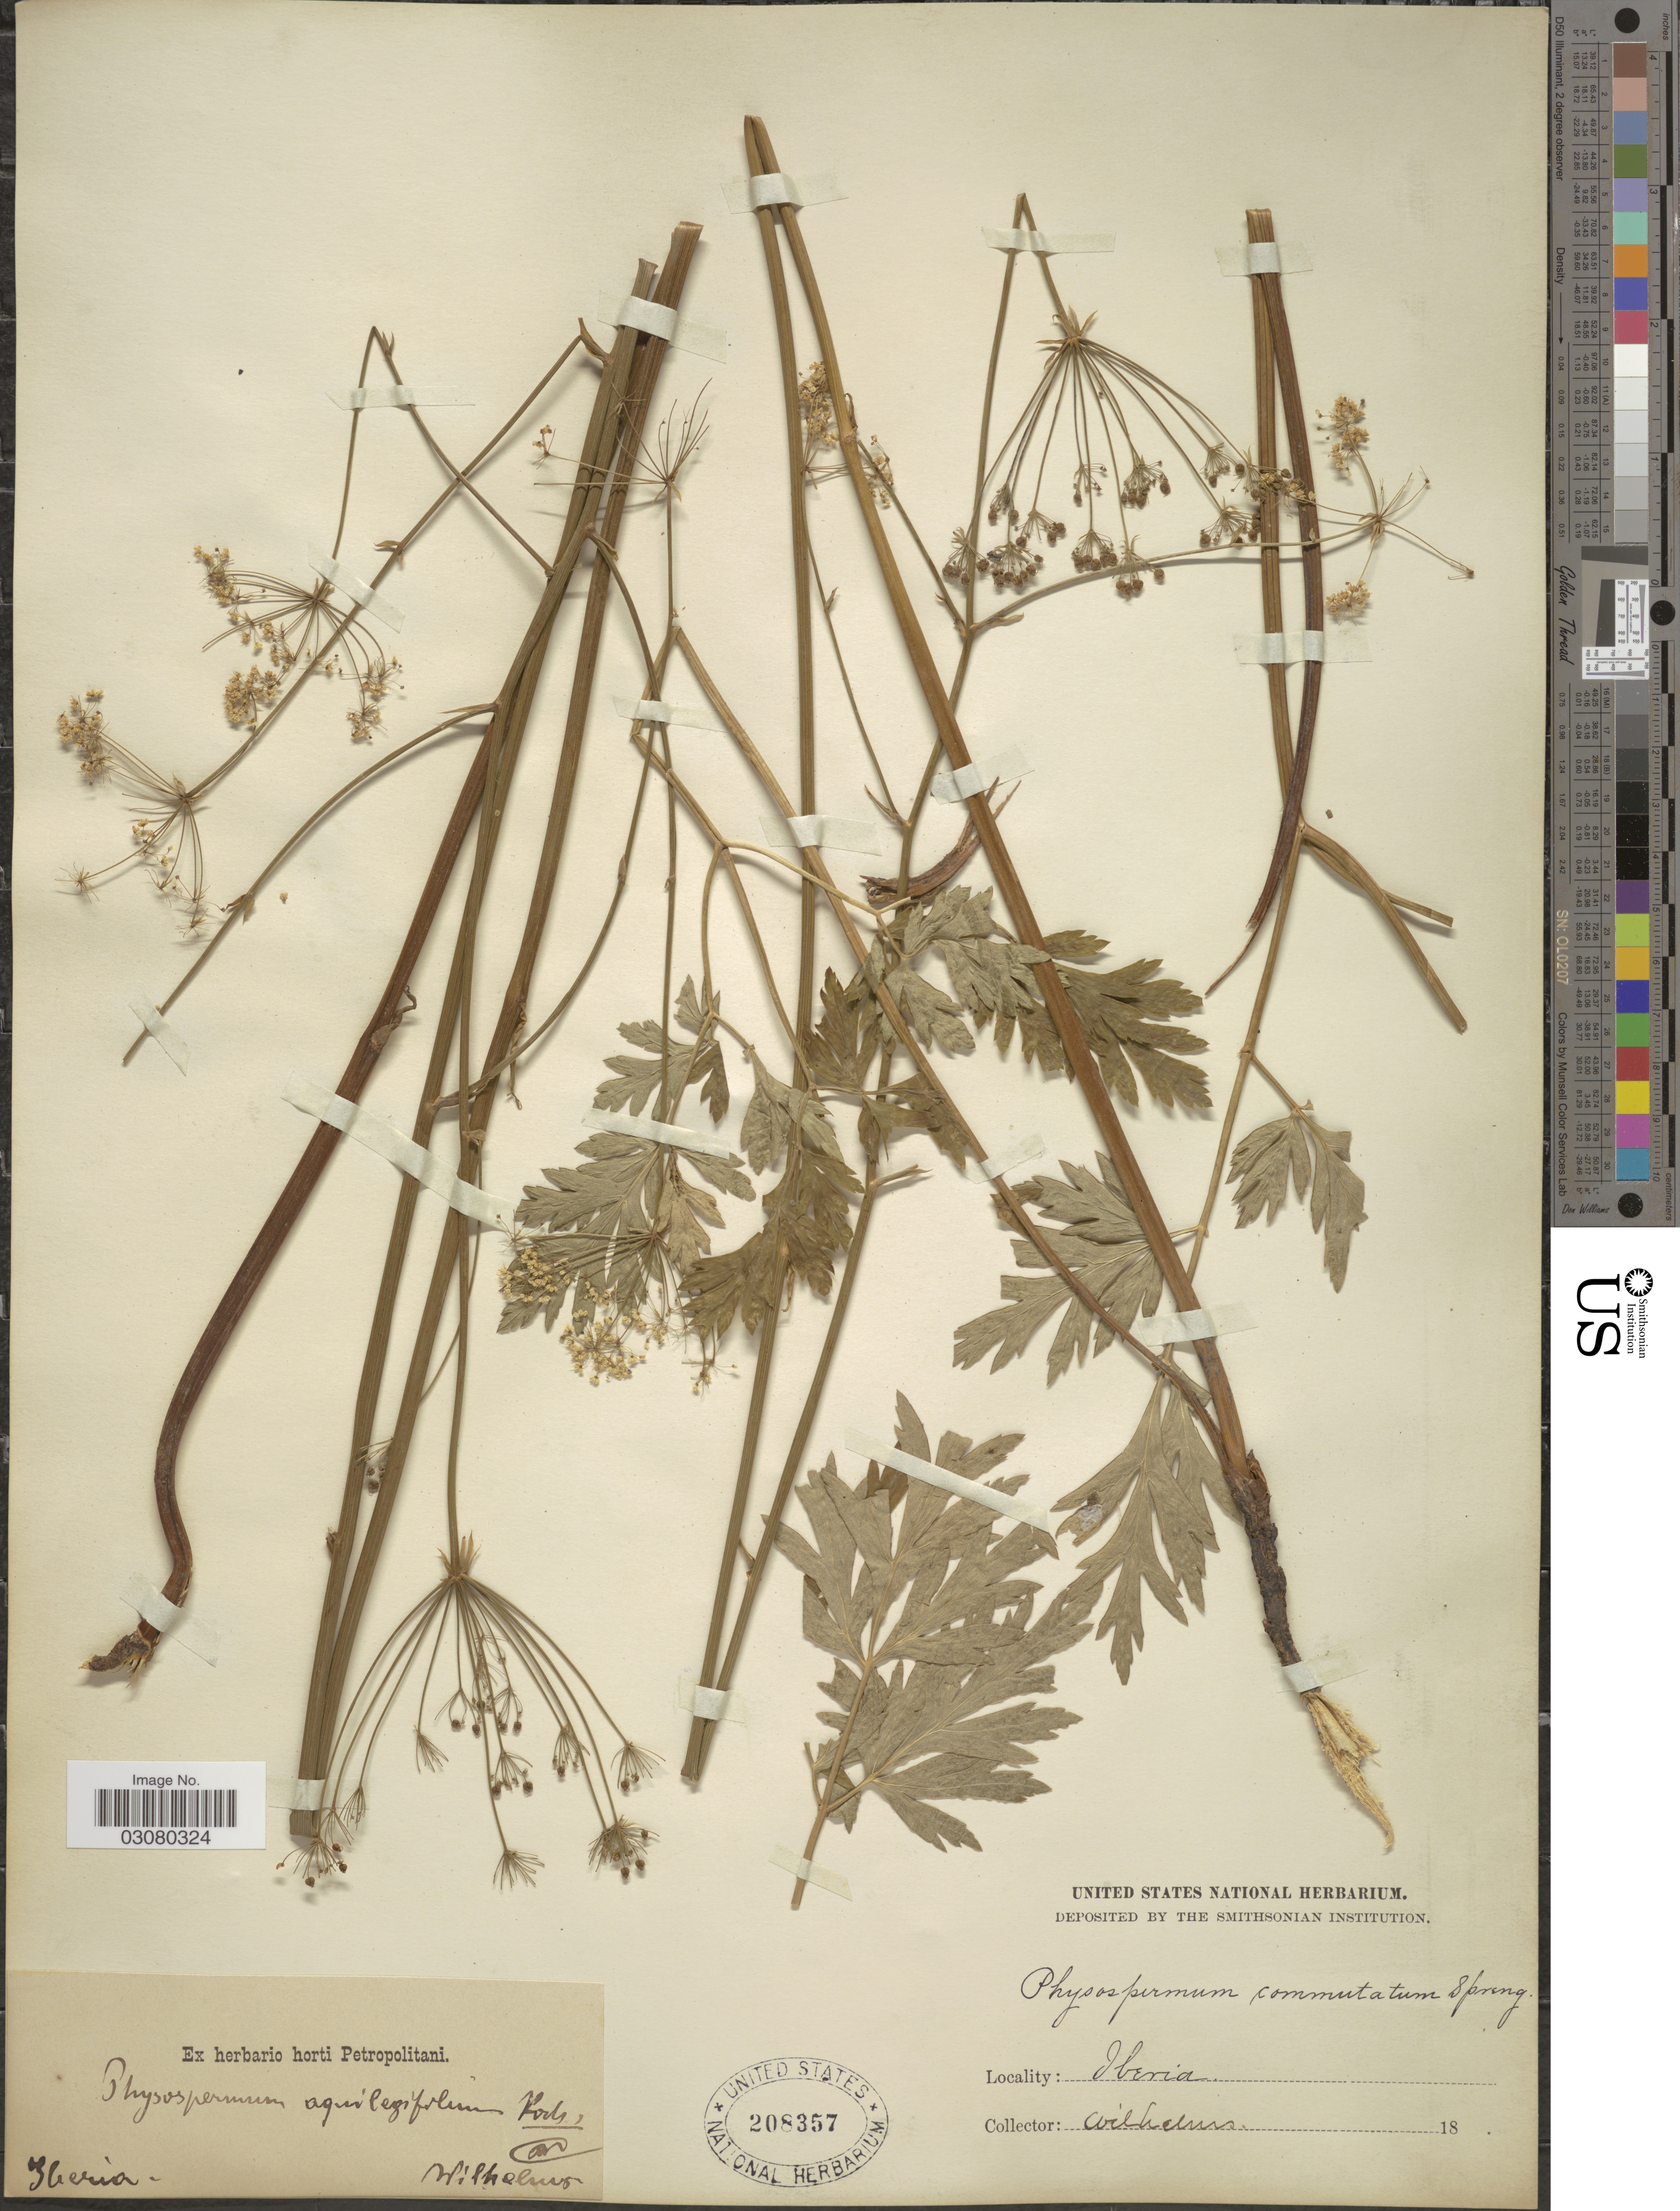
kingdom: Plantae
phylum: Tracheophyta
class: Magnoliopsida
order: Apiales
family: Apiaceae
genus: Physospermum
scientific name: Physospermum aquilegifolium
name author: (All.) W.D.J. Koch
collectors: C. Wilhelms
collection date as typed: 18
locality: Iberia.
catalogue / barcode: US 208357